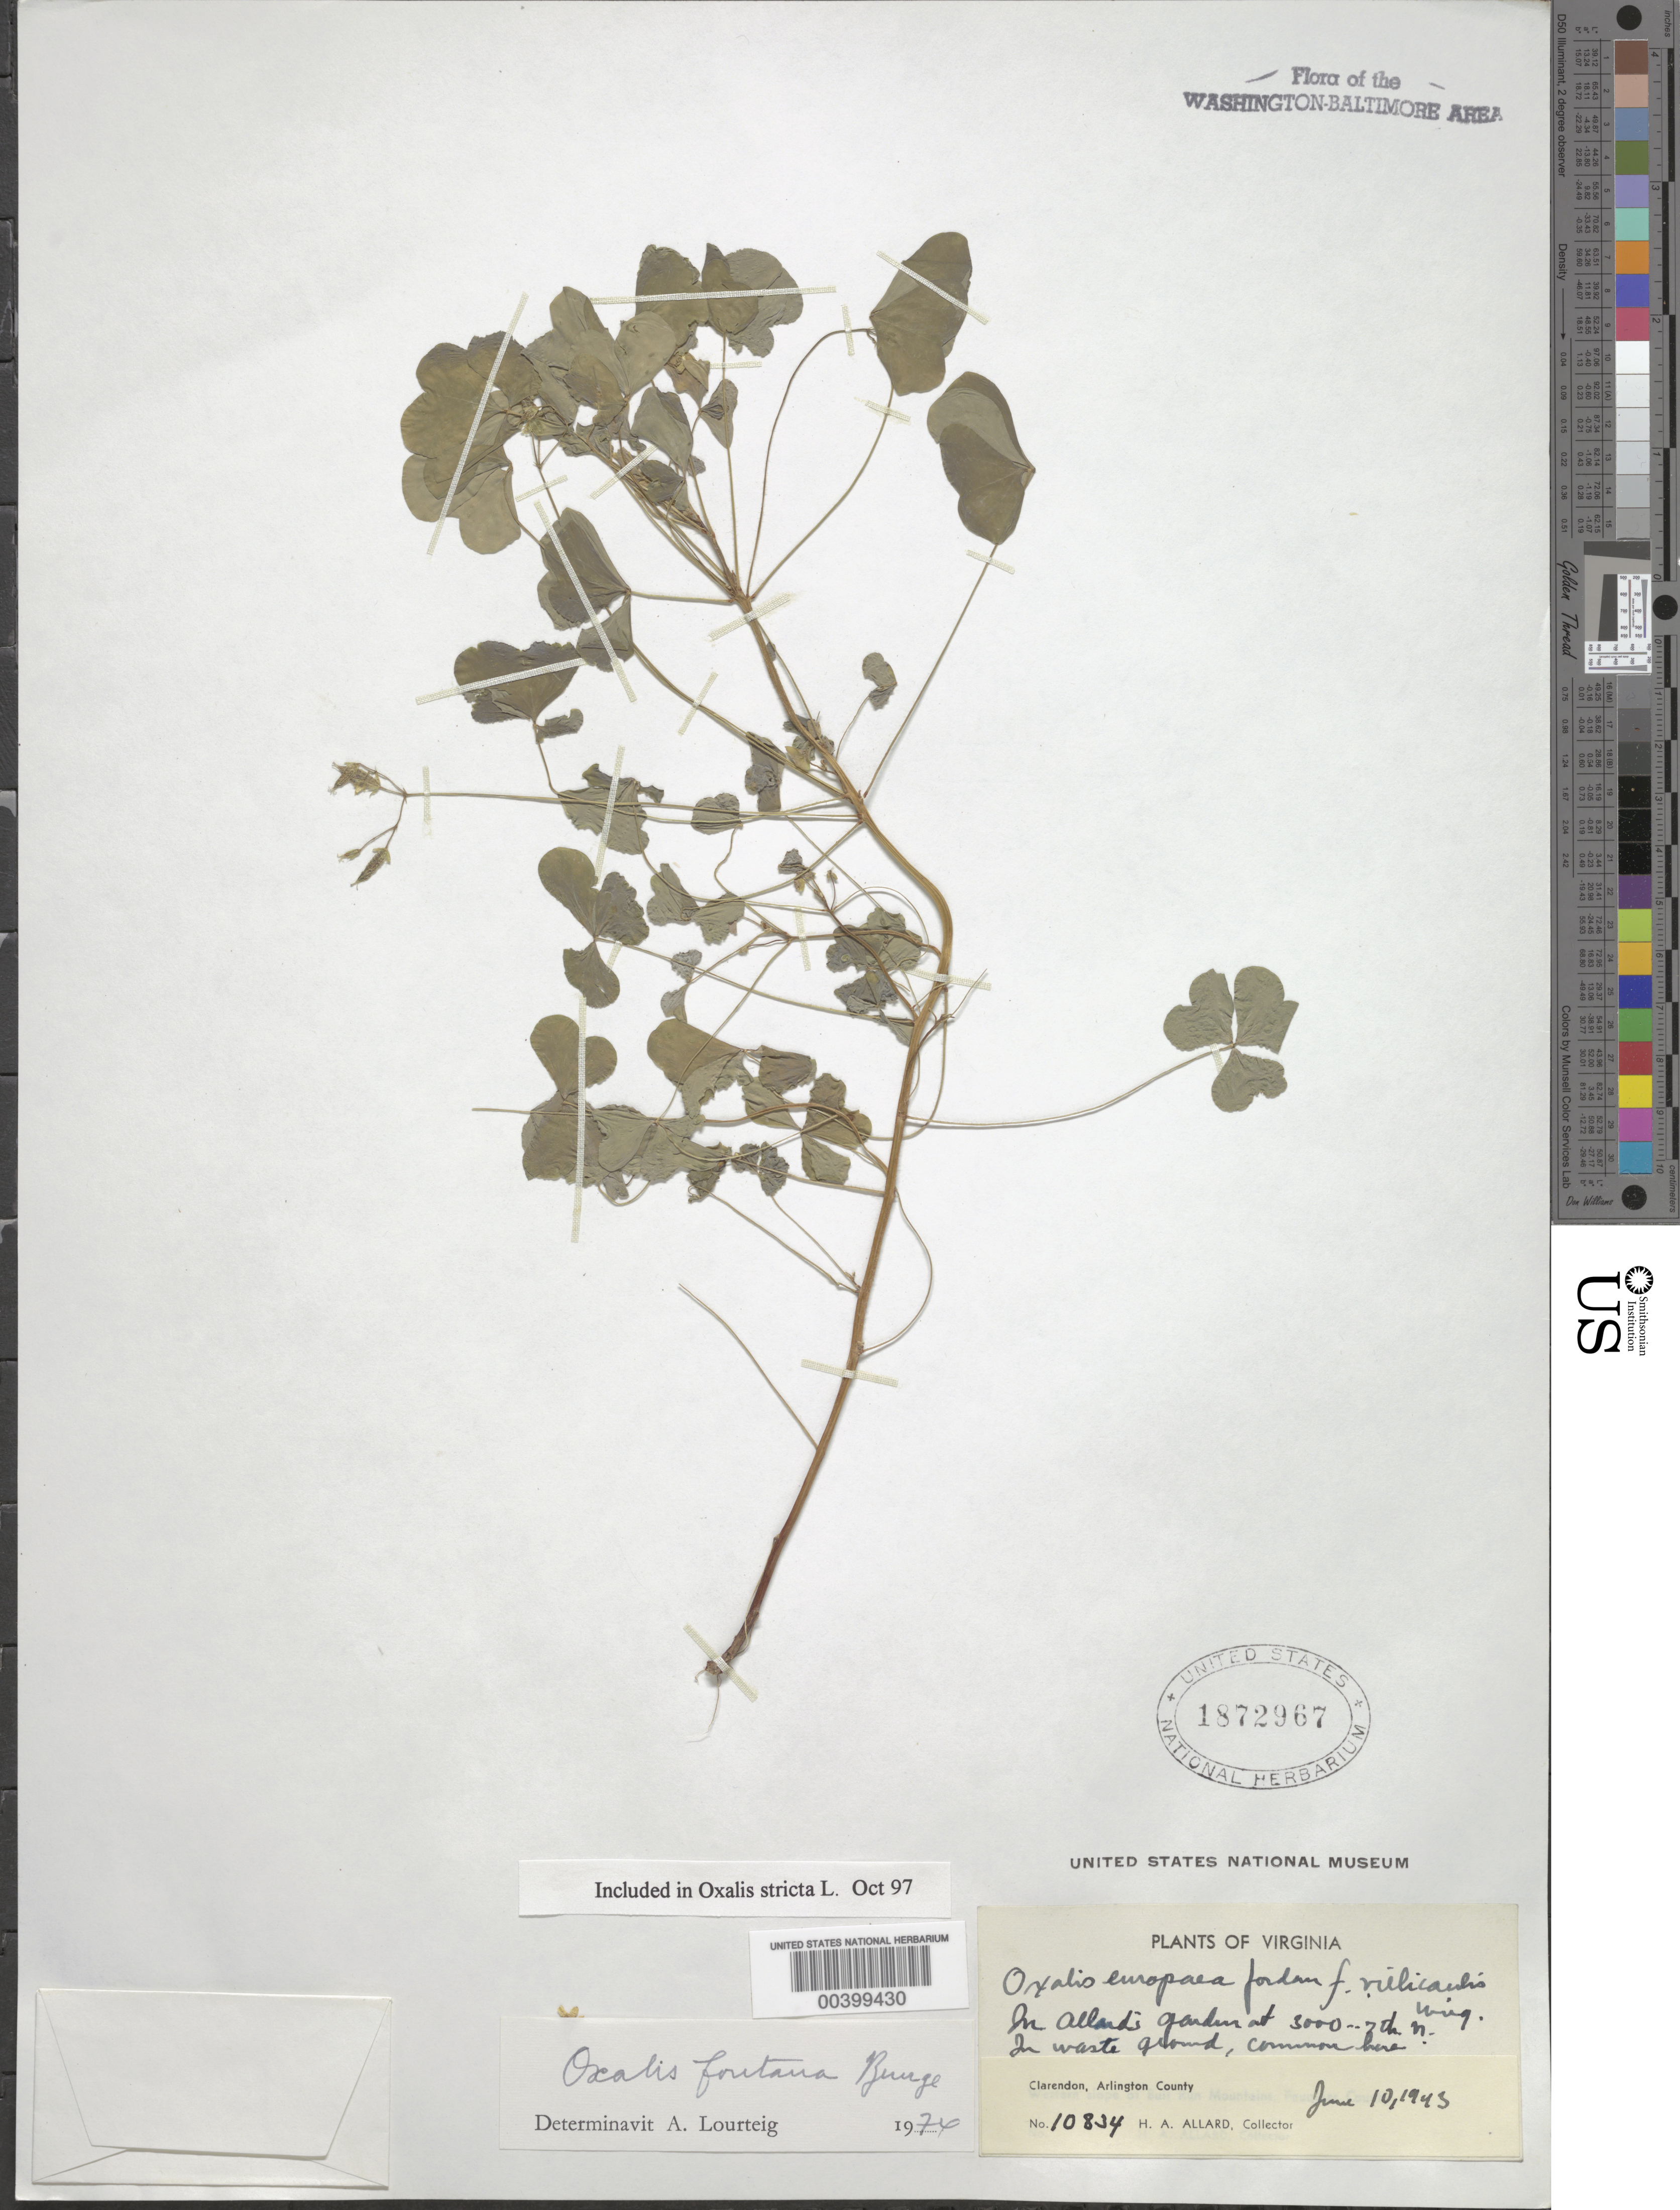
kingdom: Plantae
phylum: Tracheophyta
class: Magnoliopsida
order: Oxalidales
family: Oxalidaceae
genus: Oxalis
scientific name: Oxalis stricta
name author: L.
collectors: H. A. Allard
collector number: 10834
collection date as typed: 10 Jun 1943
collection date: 1943-06-10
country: United States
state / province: Virginia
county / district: Arlington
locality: Allards Yard, Clarendon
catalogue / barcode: US 1872967